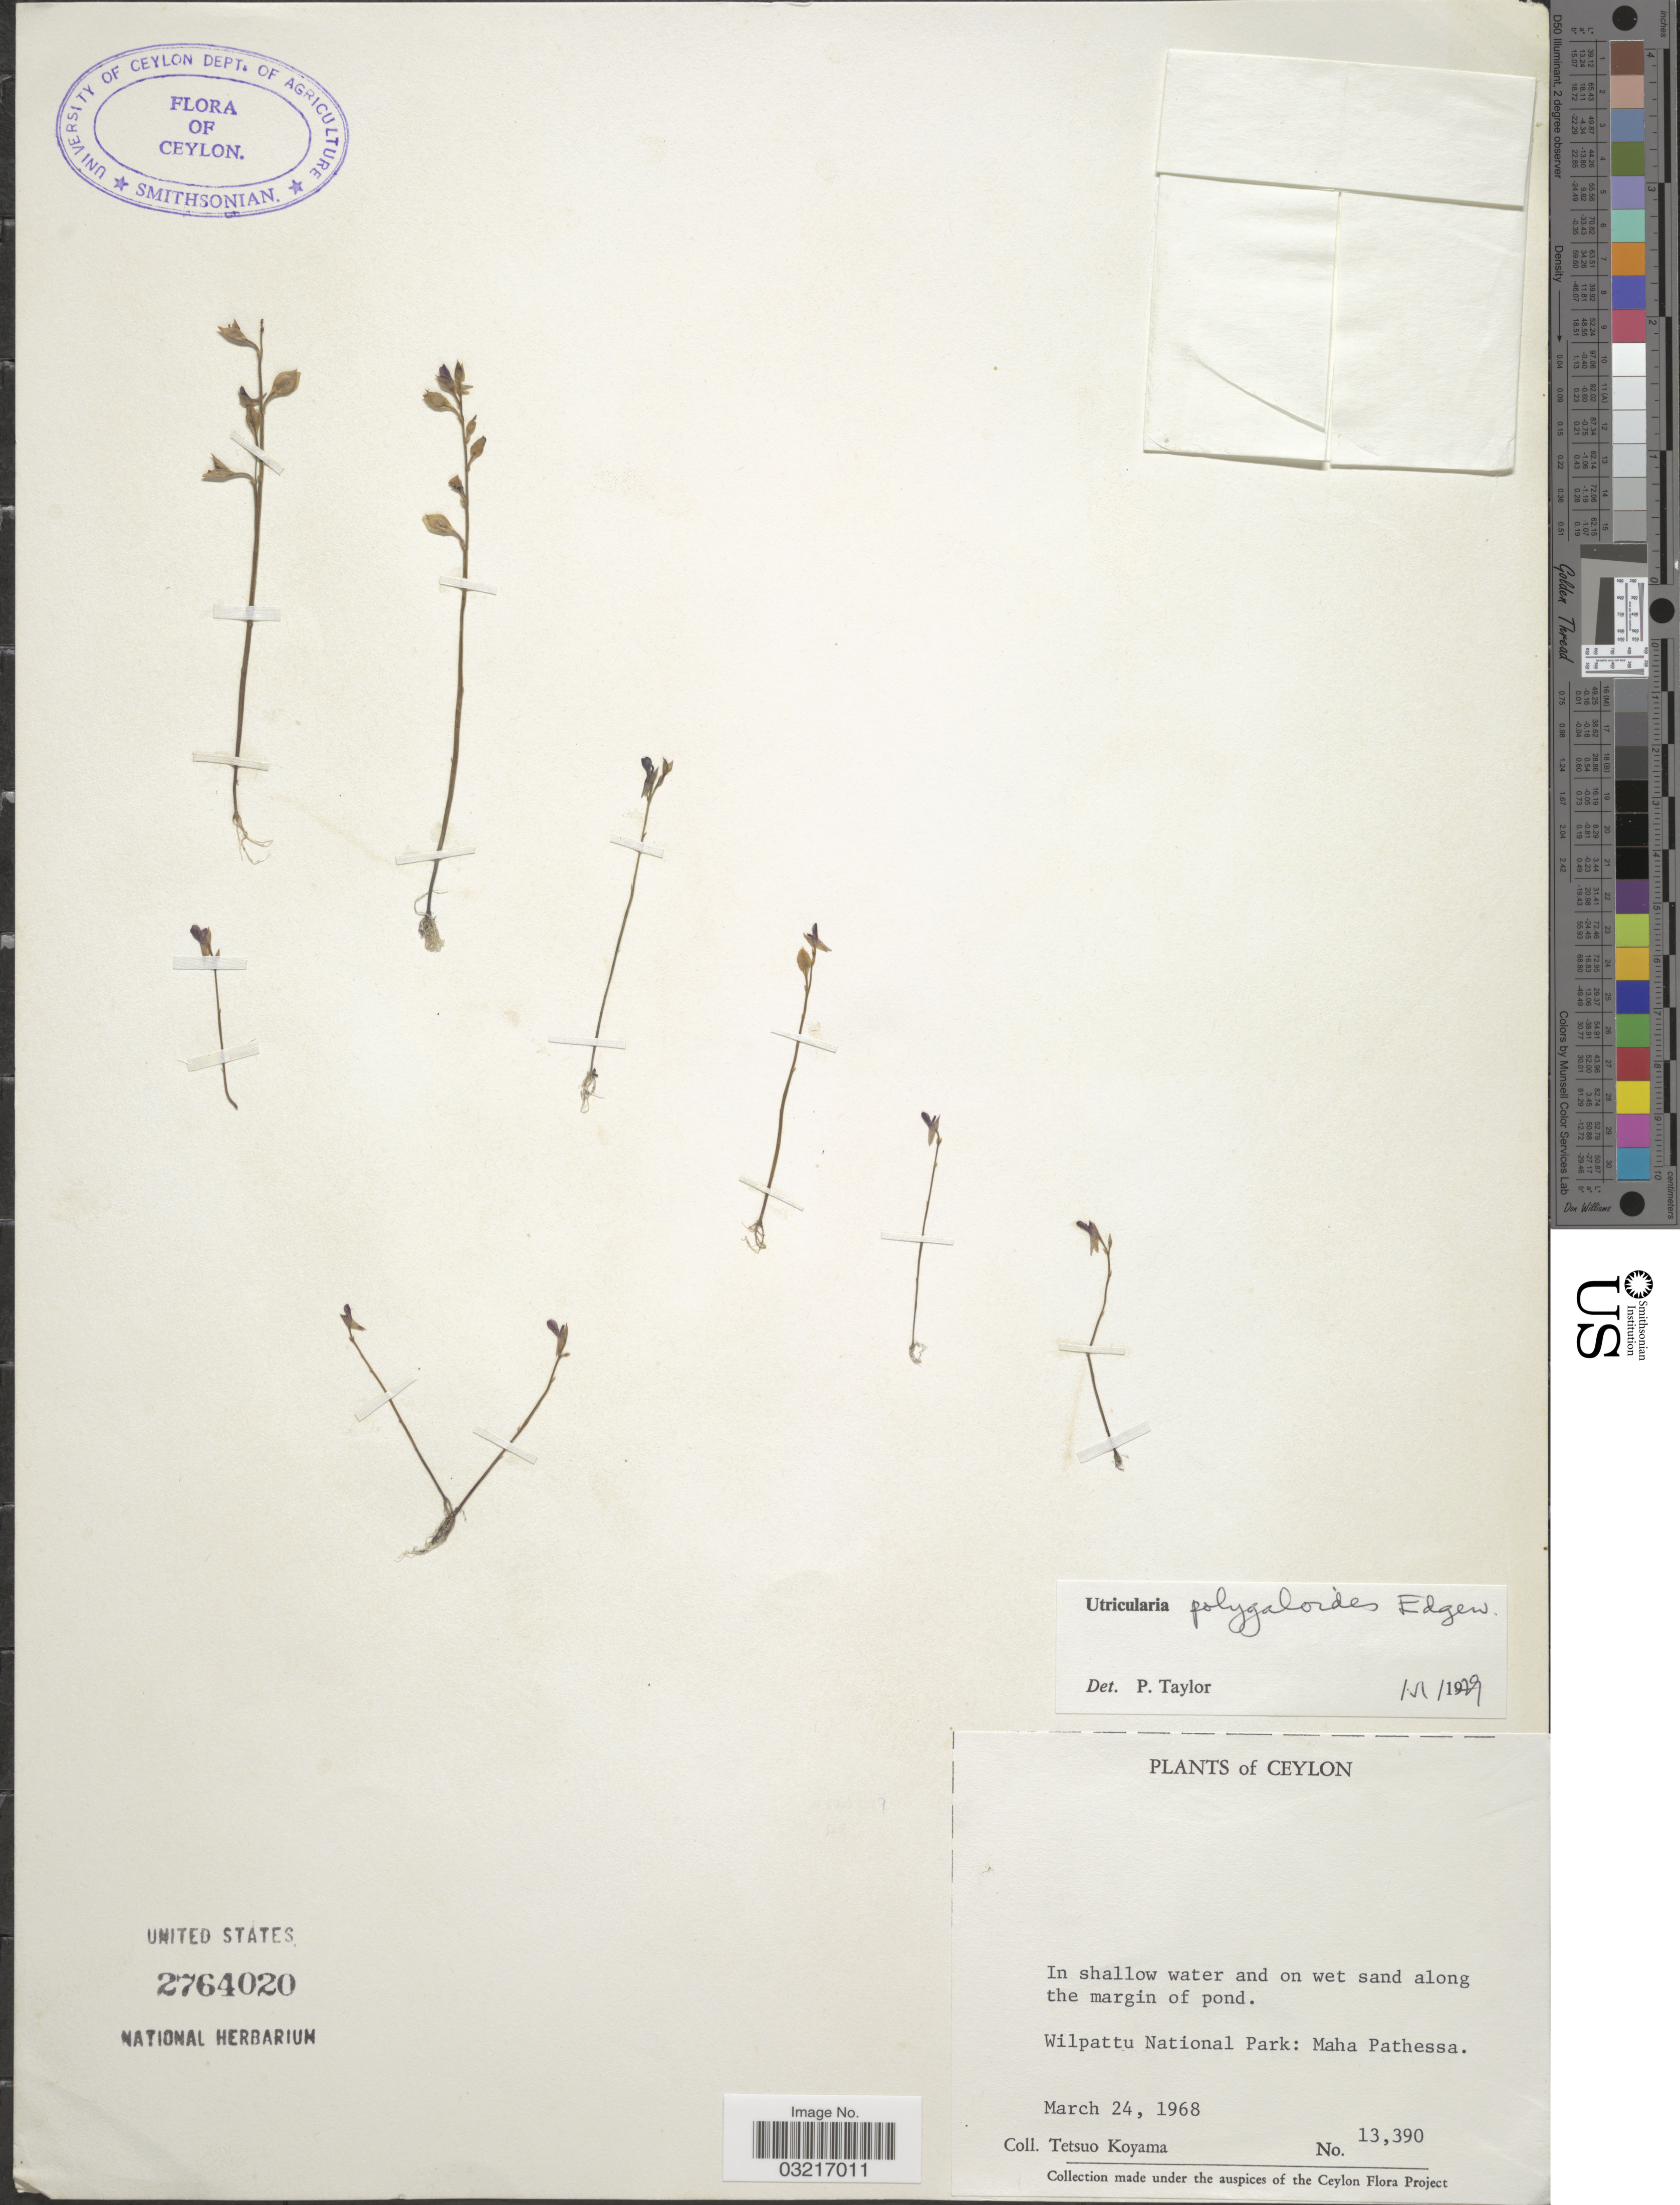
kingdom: Plantae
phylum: Tracheophyta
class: Magnoliopsida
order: Lamiales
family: Lentibulariaceae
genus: Utricularia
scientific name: Utricularia polygaloides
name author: Edgew.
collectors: T. Koyama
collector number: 13390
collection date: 1968-03-24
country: Sri Lanka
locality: Ceylon, Wilpattu National Park: Maha Pathessa.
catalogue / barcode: US 2764020